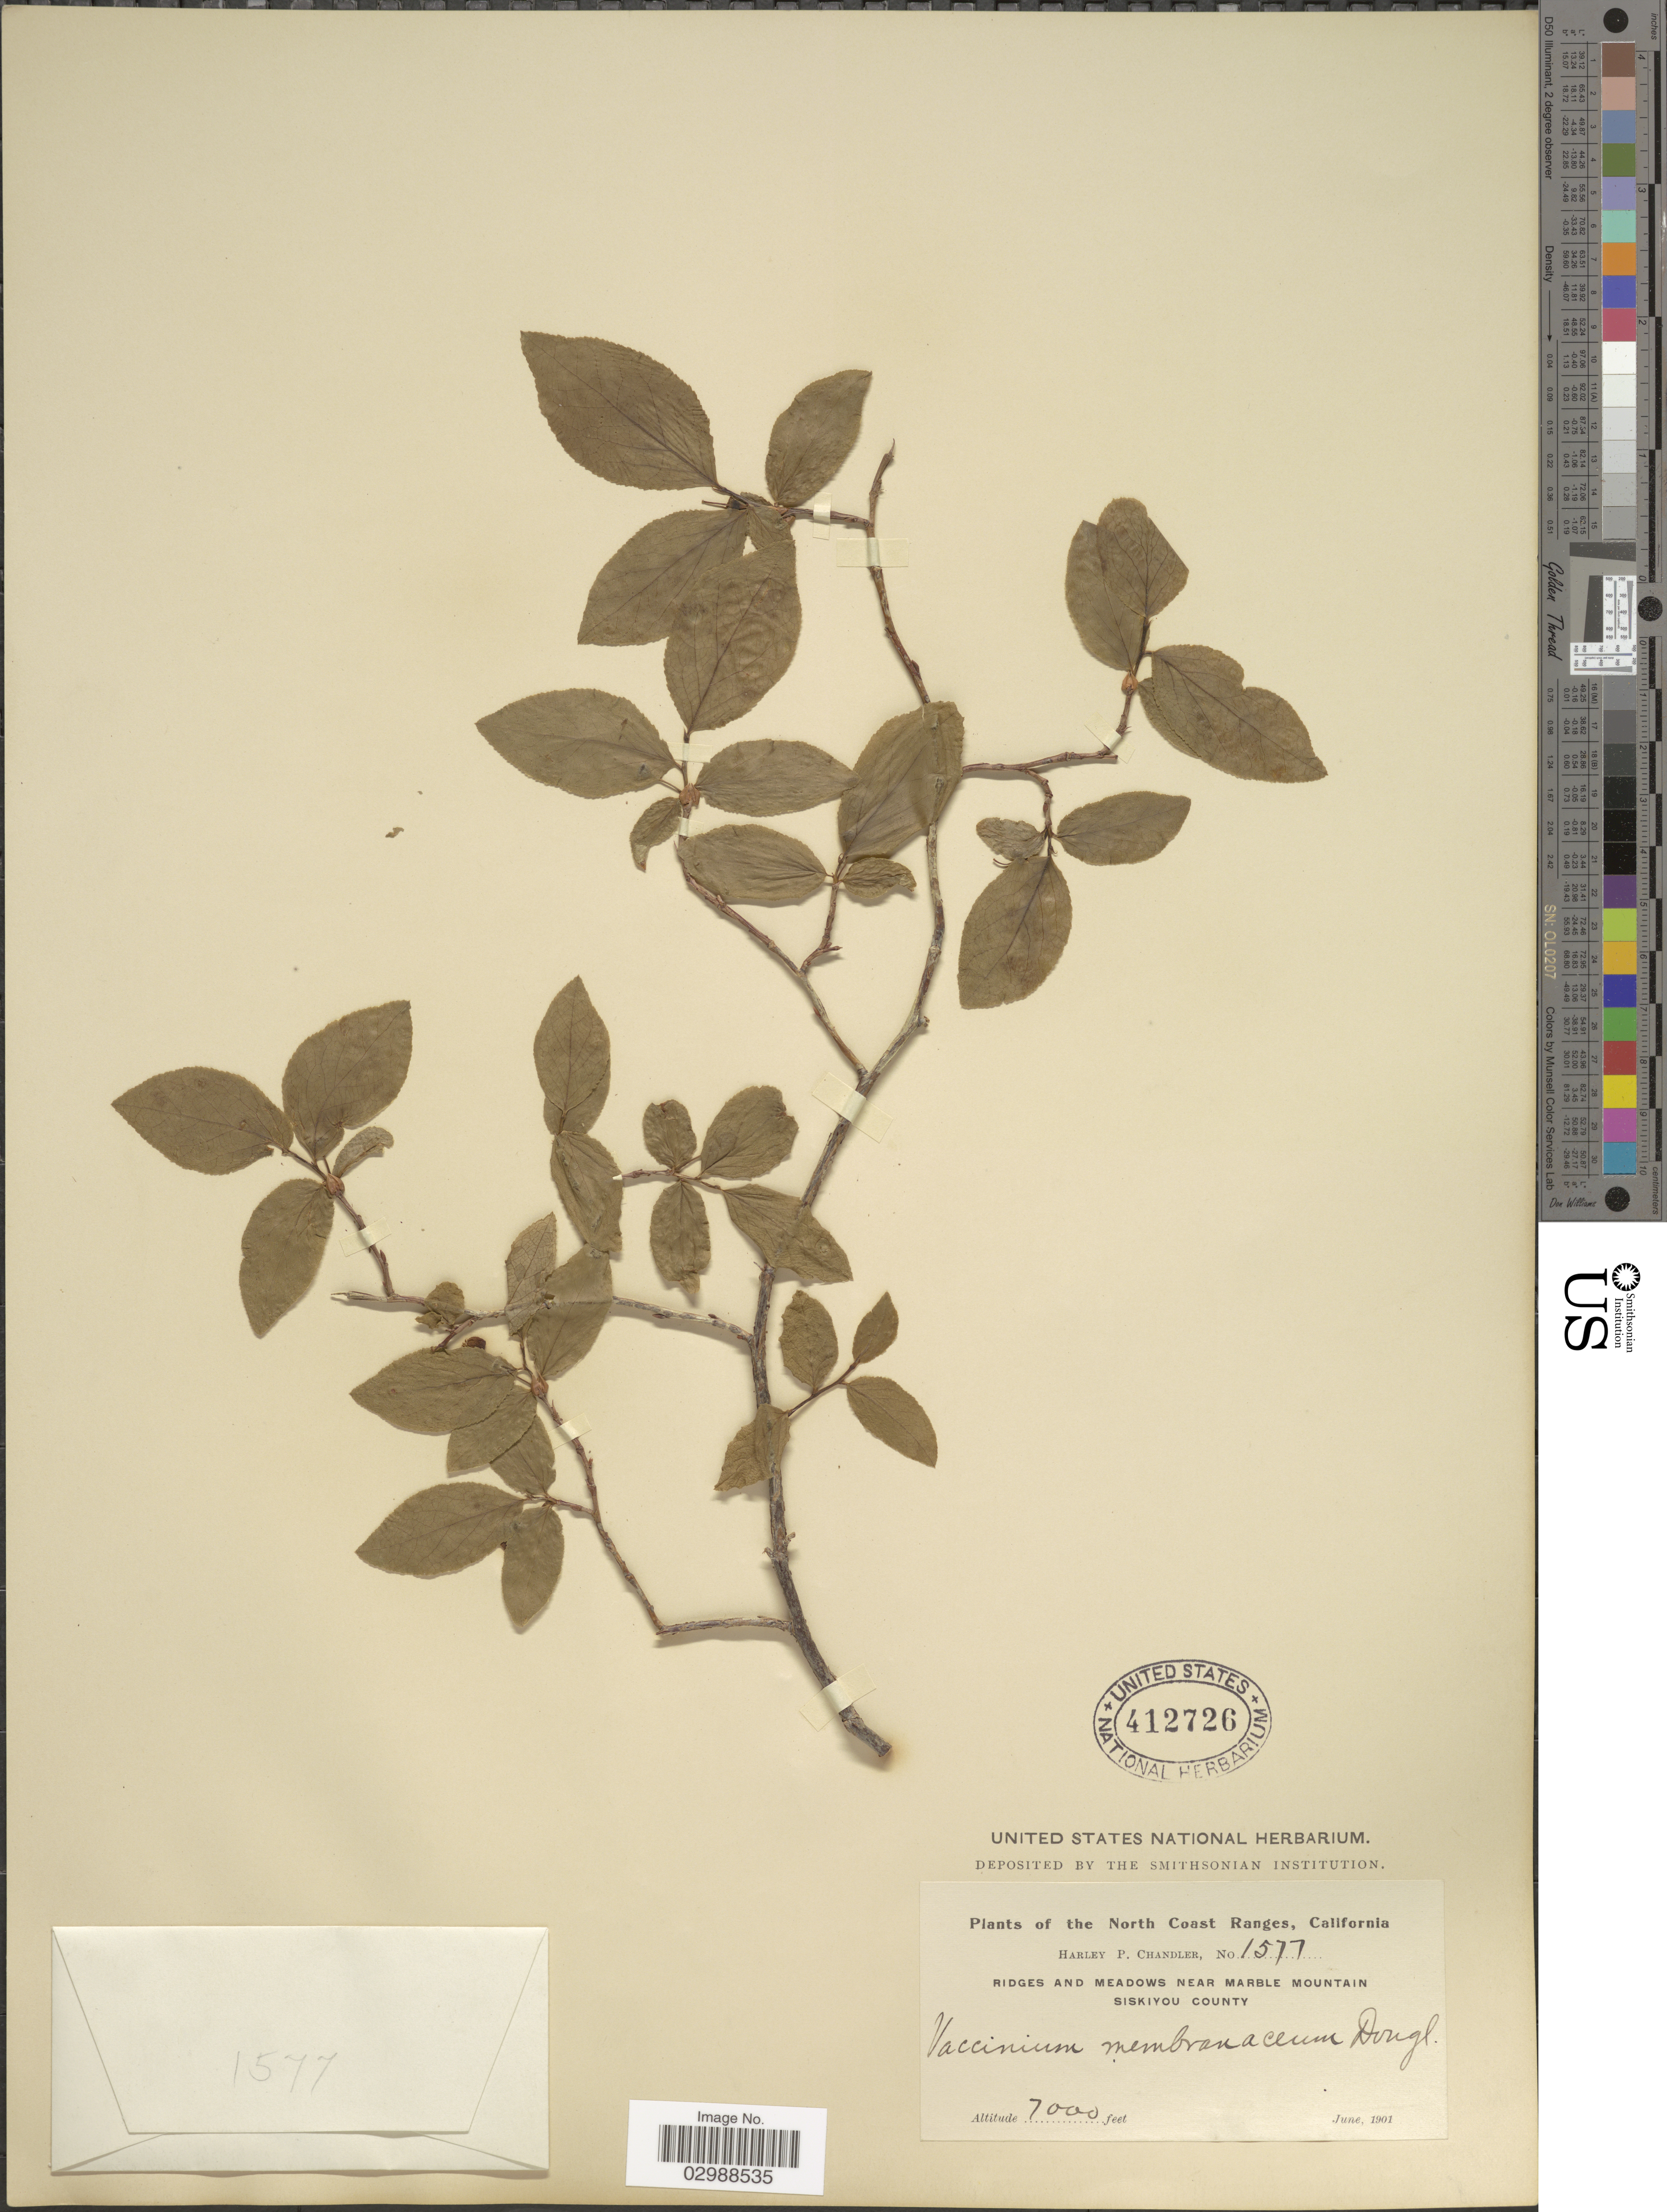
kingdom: Plantae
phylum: Tracheophyta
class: Magnoliopsida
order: Ericales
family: Ericaceae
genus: Vaccinium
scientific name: Vaccinium membranaceum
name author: Douglas ex Torr.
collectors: H. Chandler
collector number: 1577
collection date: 1901-06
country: United States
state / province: California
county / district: Siskiyou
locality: The North Coast Ranges, Ridges and Meadows near Marble Mountain Siskiyou County.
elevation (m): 2134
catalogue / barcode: US 412726